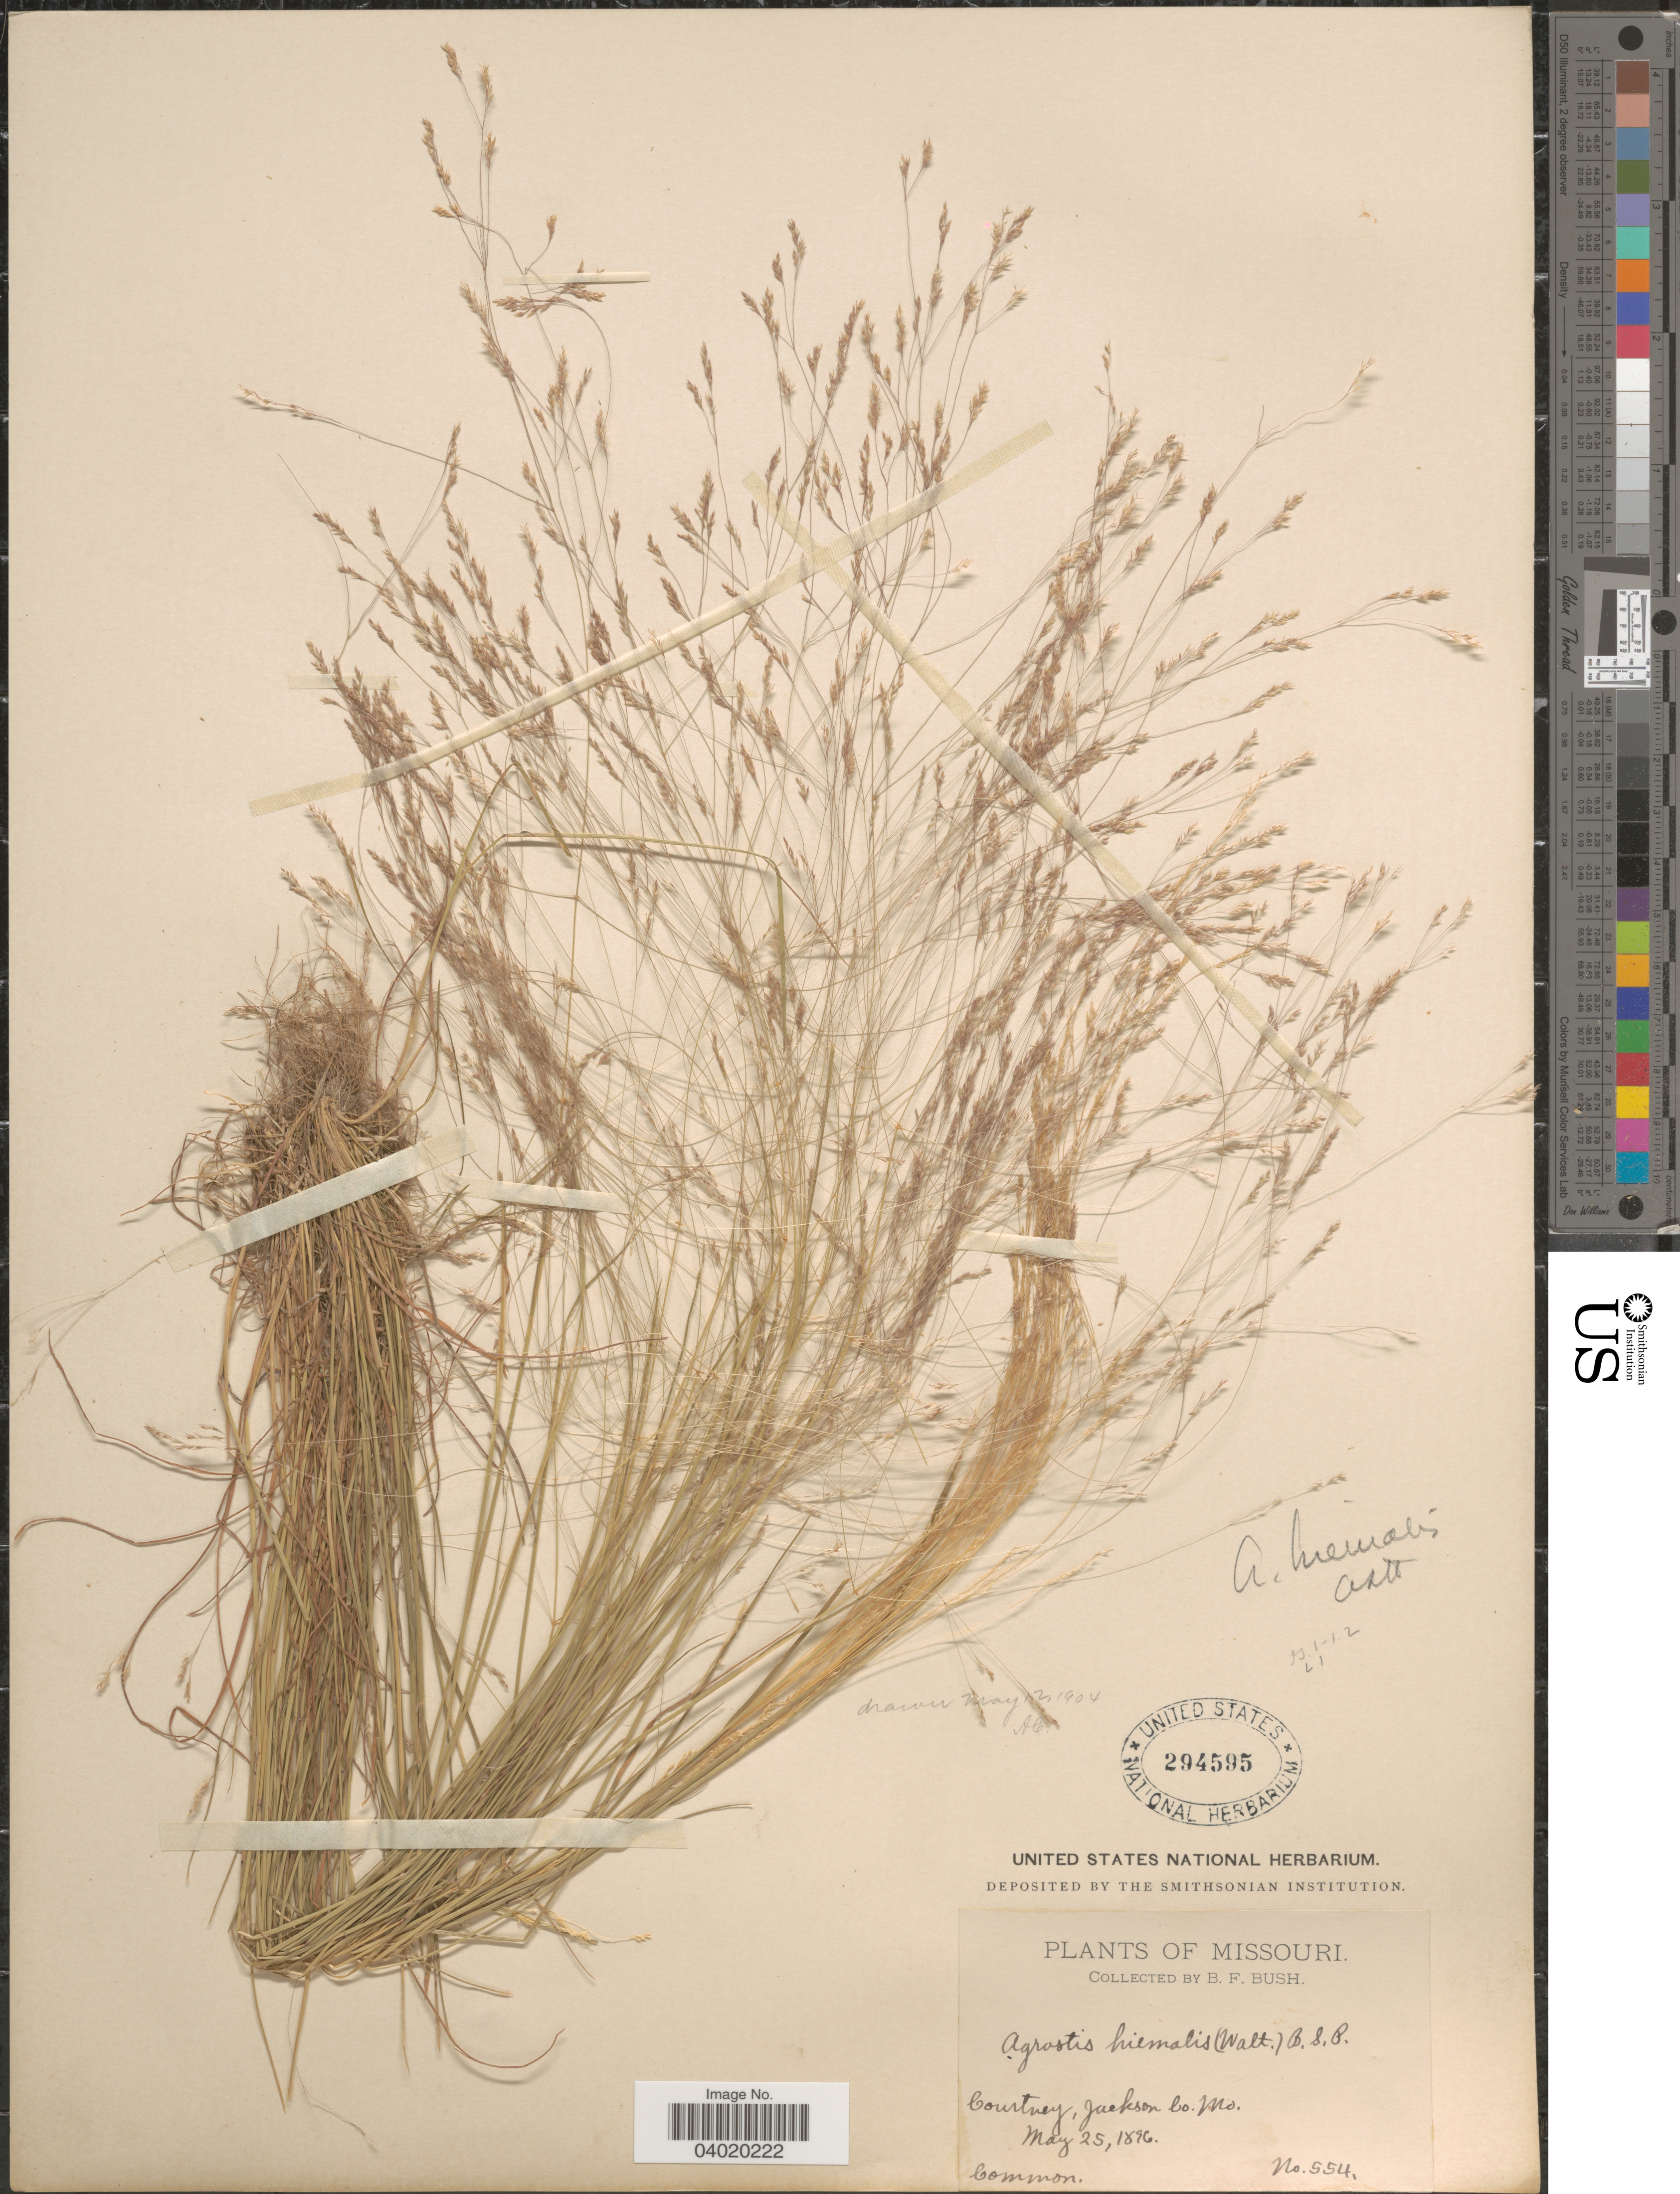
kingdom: Plantae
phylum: Tracheophyta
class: Liliopsida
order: Poales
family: Poaceae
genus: Agrostis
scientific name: Agrostis hyemalis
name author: (Walter) Britton et al.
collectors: B. F. Bush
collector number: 554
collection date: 1896-05-25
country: United States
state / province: Missouri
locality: Courtney, Jackson Co.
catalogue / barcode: US 294595